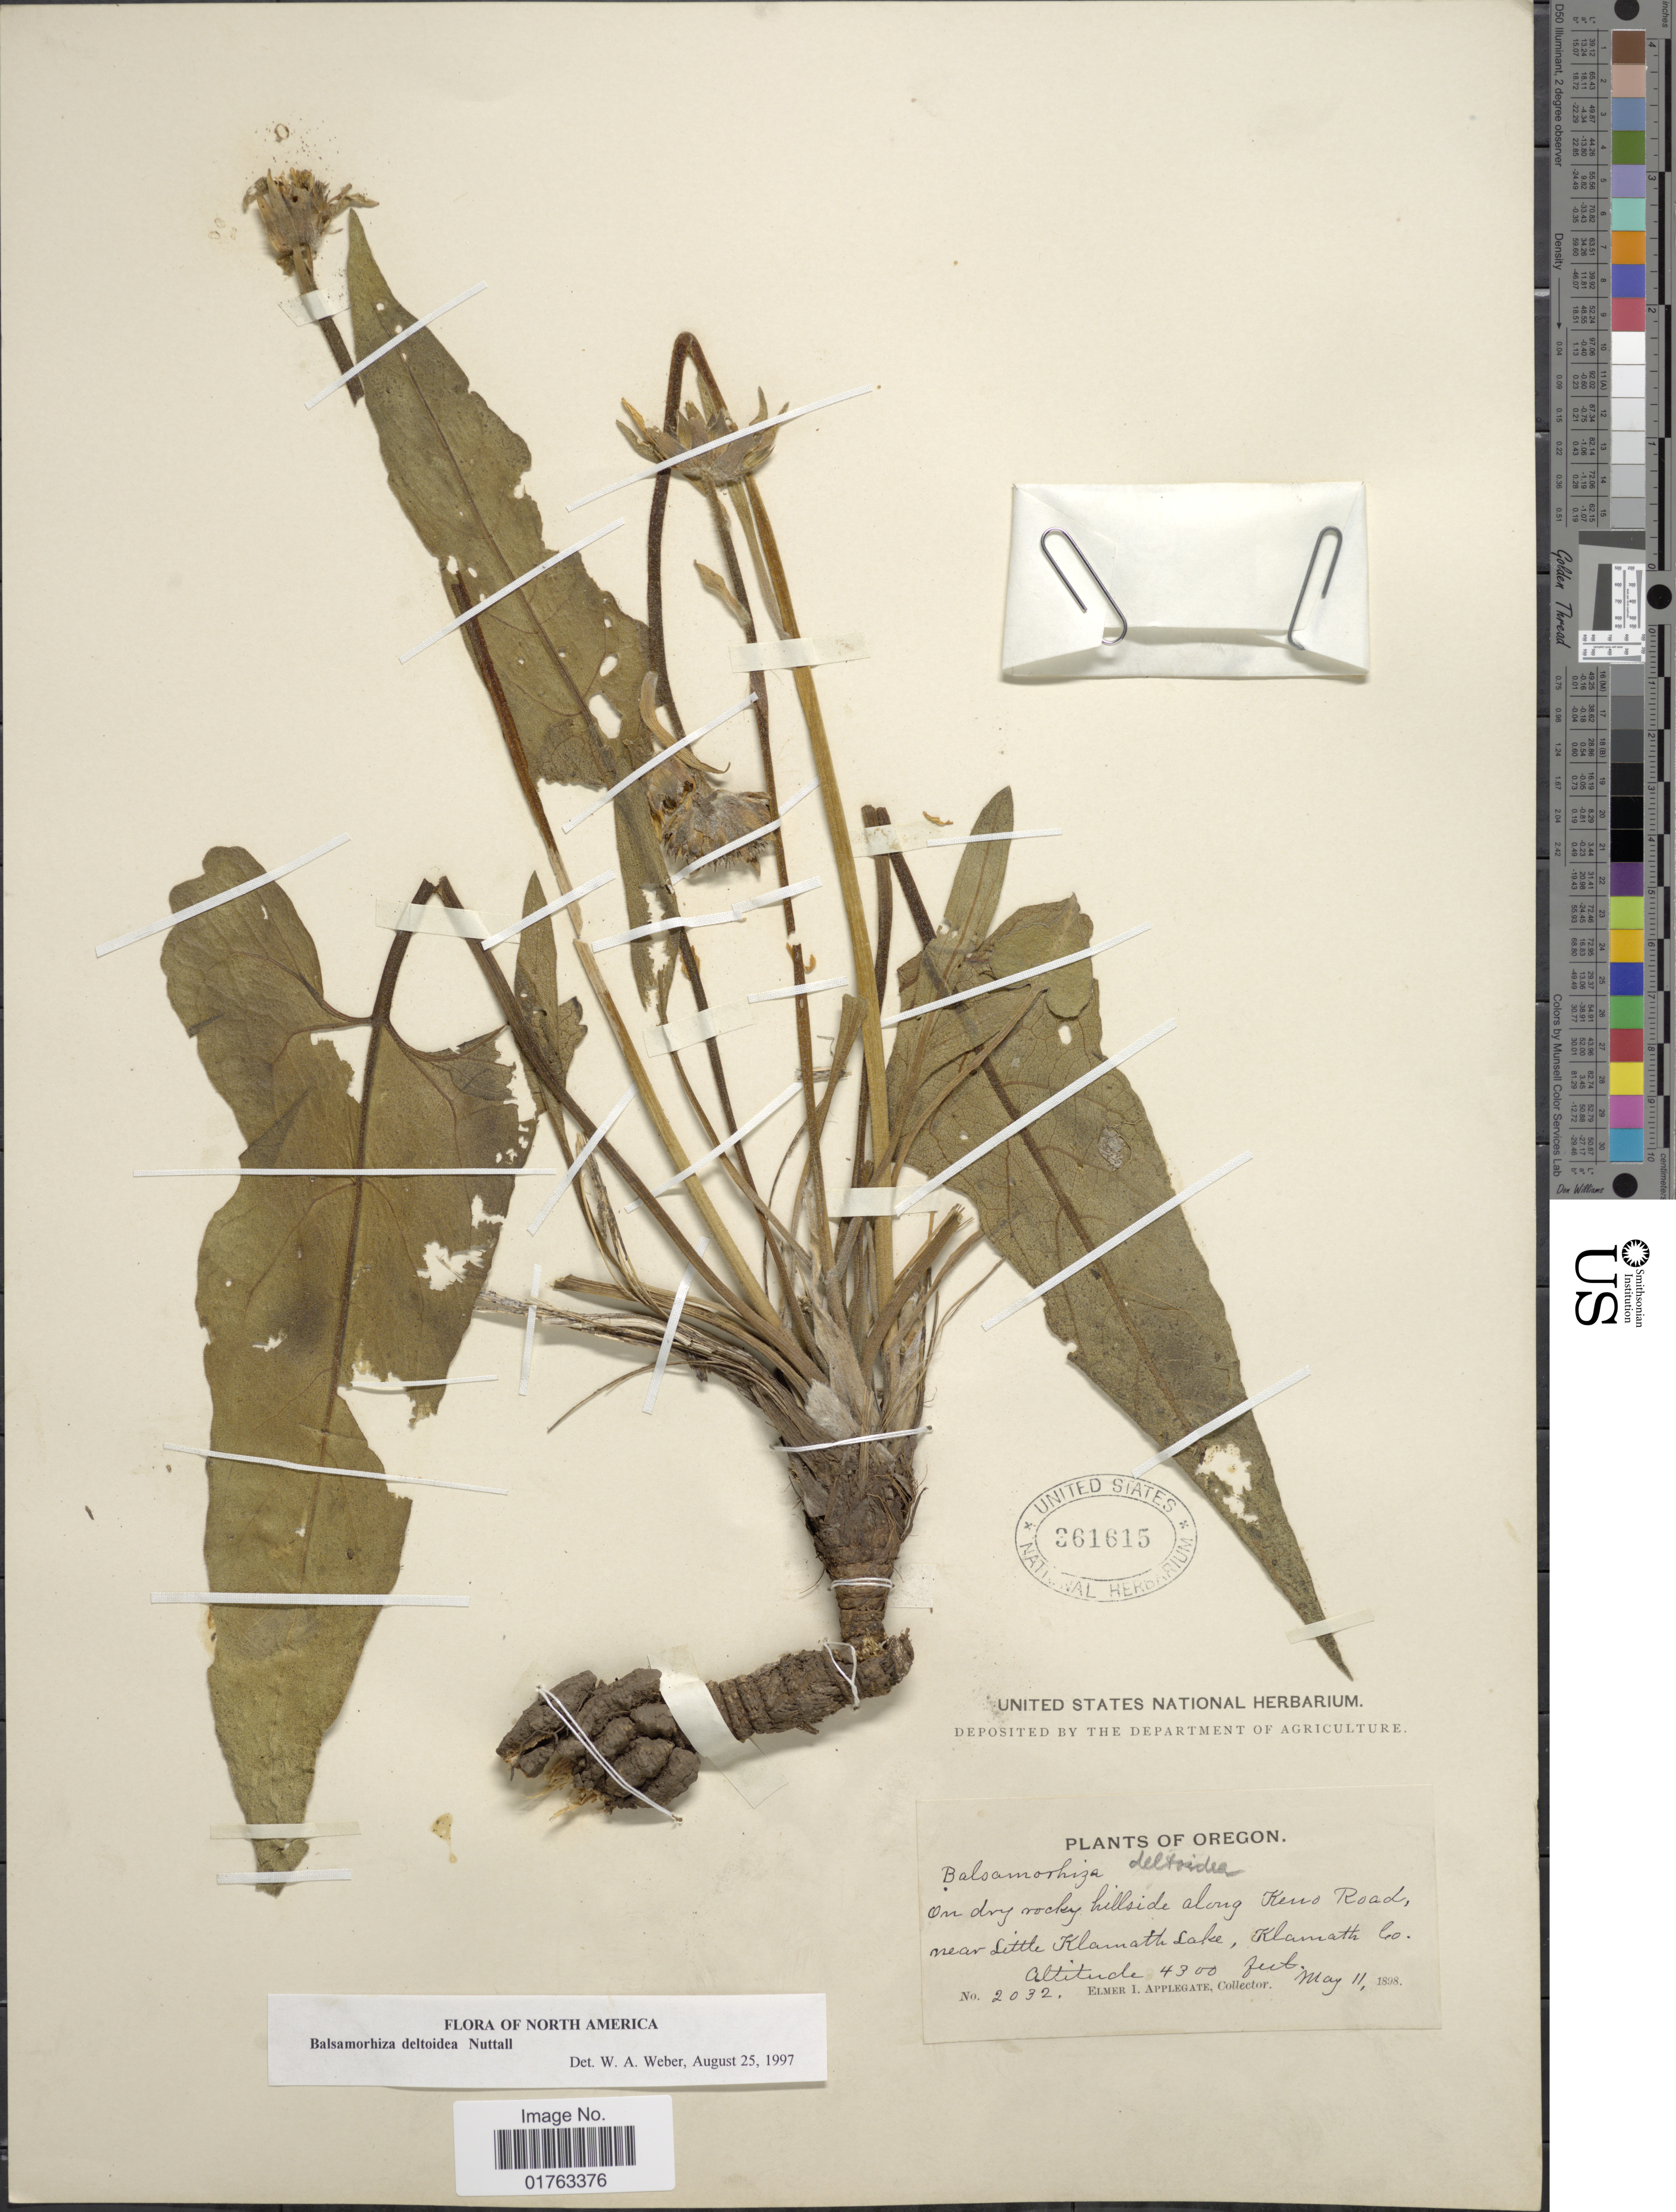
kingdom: Plantae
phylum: Tracheophyta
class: Magnoliopsida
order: Asterales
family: Asteraceae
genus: Balsamorhiza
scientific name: Balsamorhiza deltoidea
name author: Nutt.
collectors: E. I. Applegate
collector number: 2032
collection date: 1898-05-11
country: United States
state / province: Oregon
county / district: Klamath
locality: Along Kens Road, near Little Klamath Lake, Klamath Co.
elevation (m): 1311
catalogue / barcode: US 361615